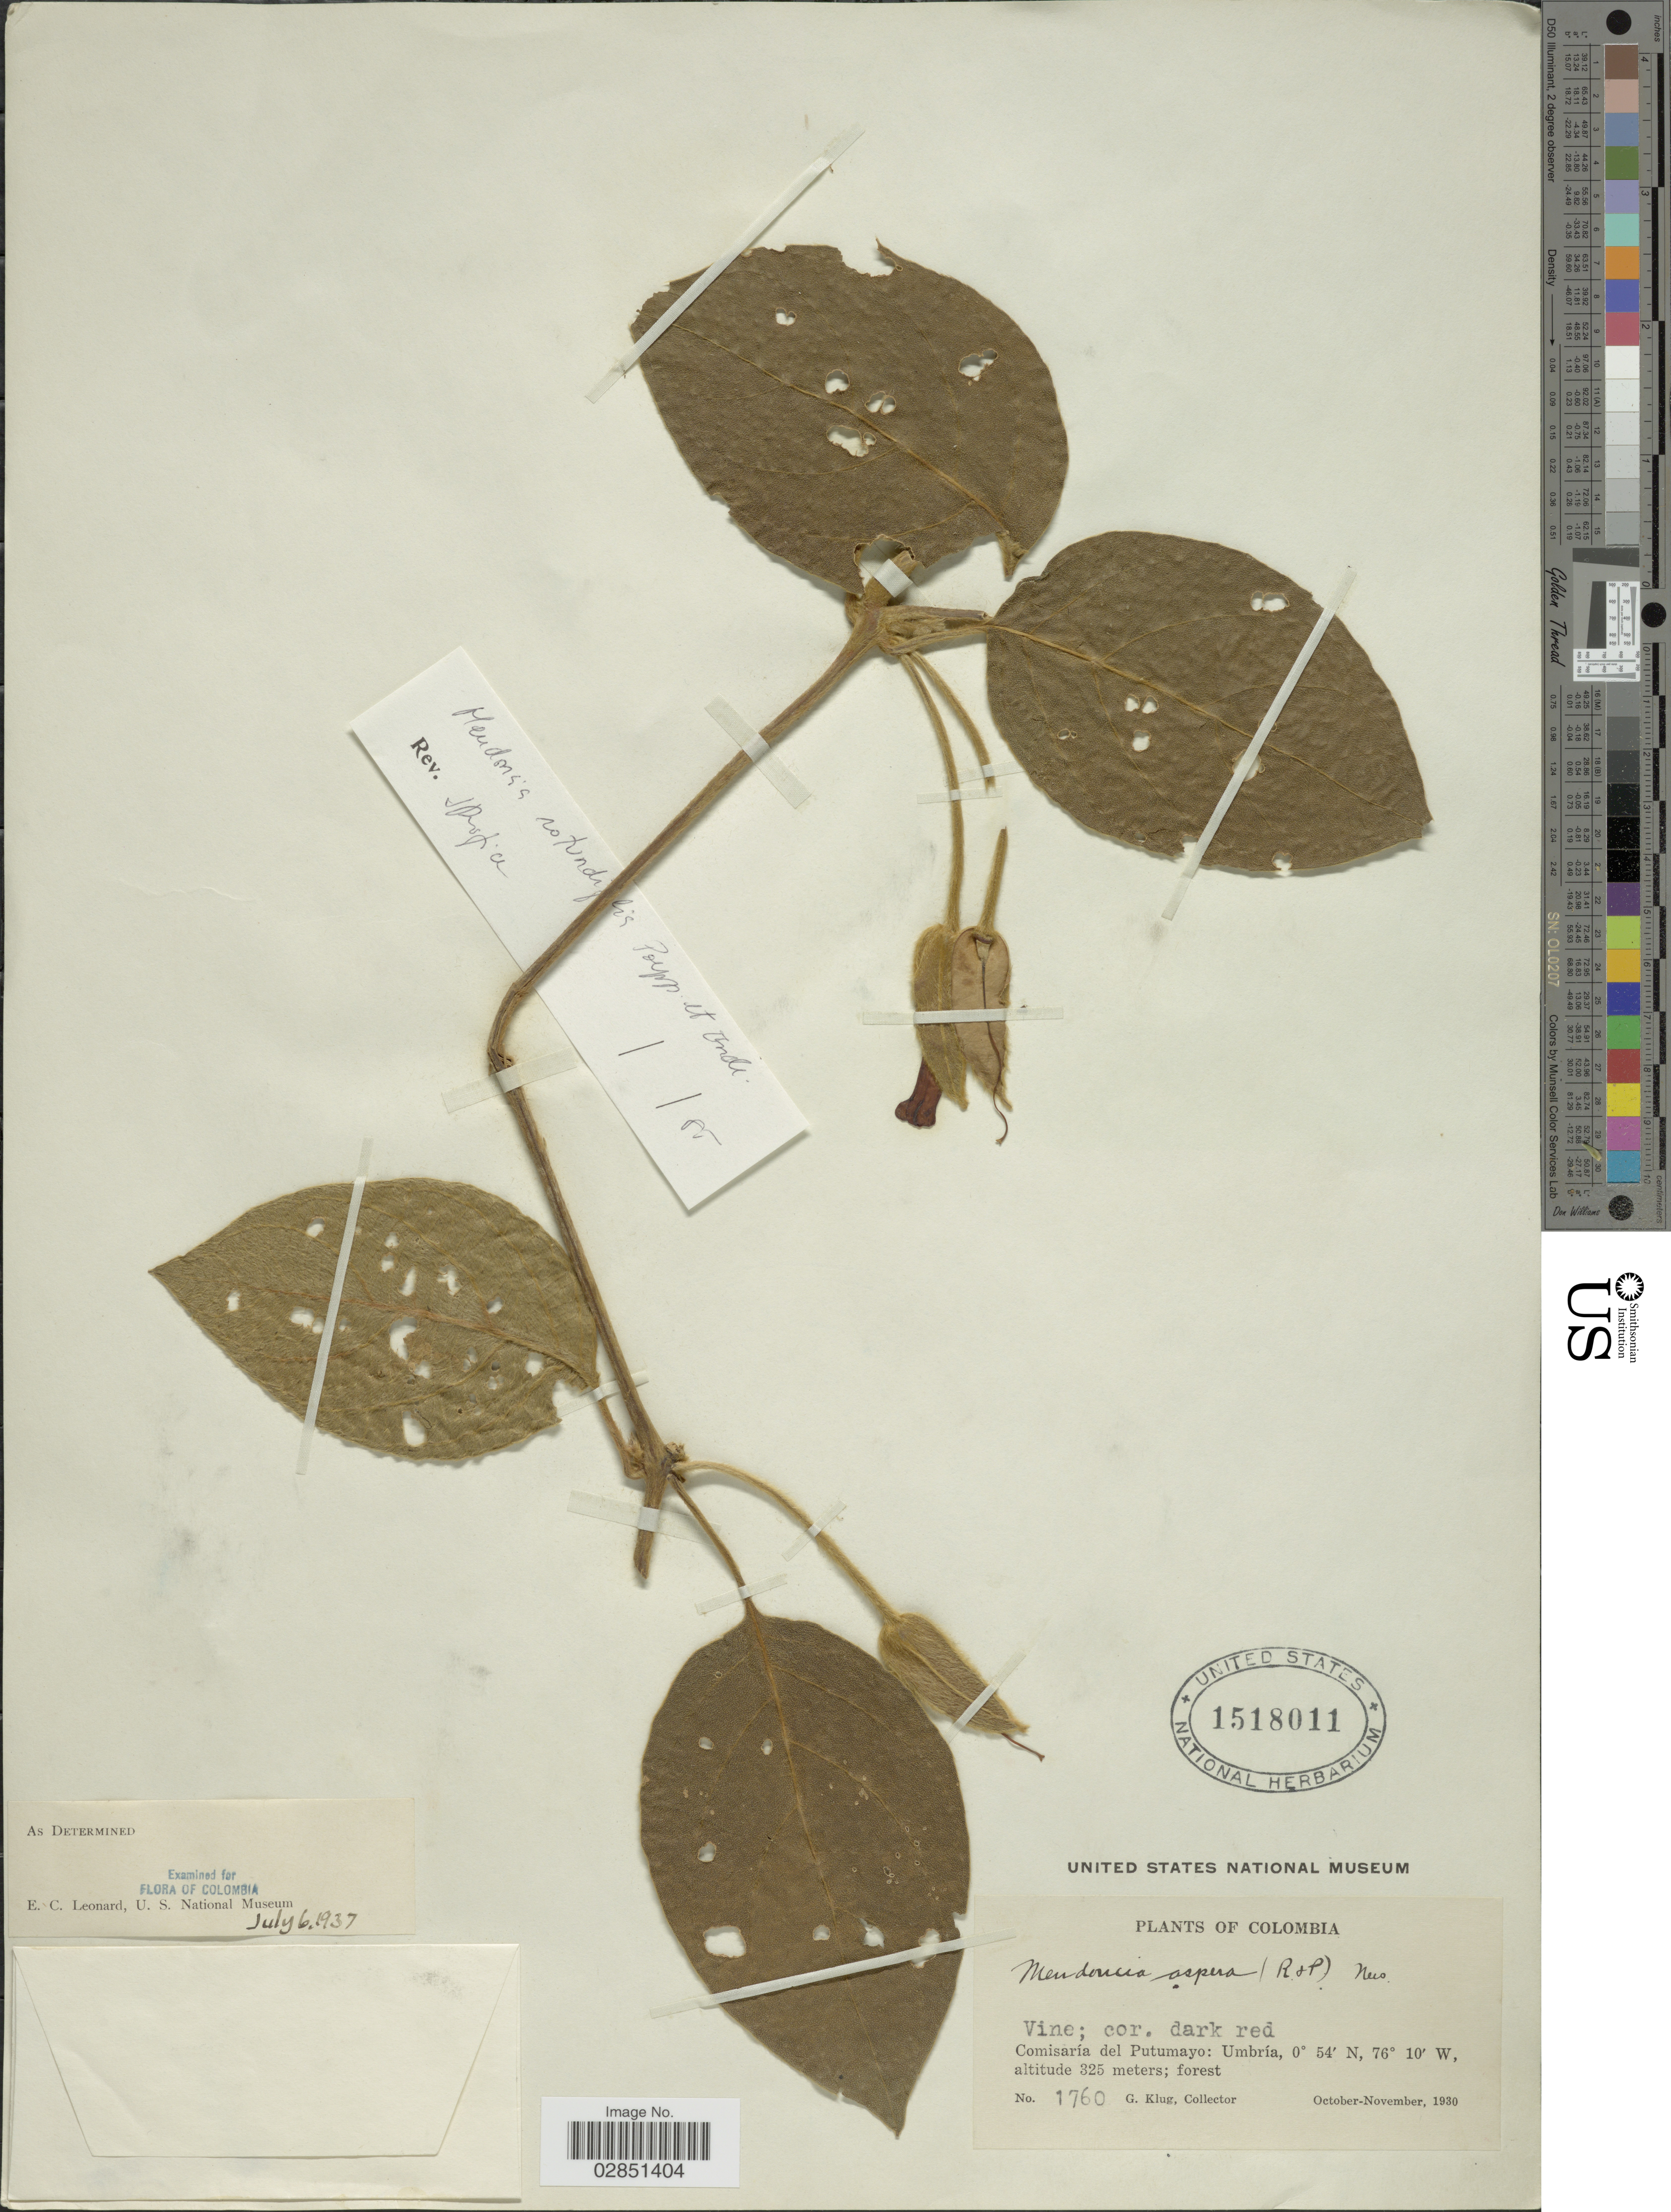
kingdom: Plantae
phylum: Tracheophyta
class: Magnoliopsida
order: Lamiales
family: Acanthaceae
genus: Mendoncia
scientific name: Mendoncia rotundifolia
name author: Poepp. & Endl.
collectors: G. Klug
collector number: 1760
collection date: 1930-10/1930-11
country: Colombia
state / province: Putumayo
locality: Comisaría del Putumayu: Umbría.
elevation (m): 325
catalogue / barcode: US 1518011